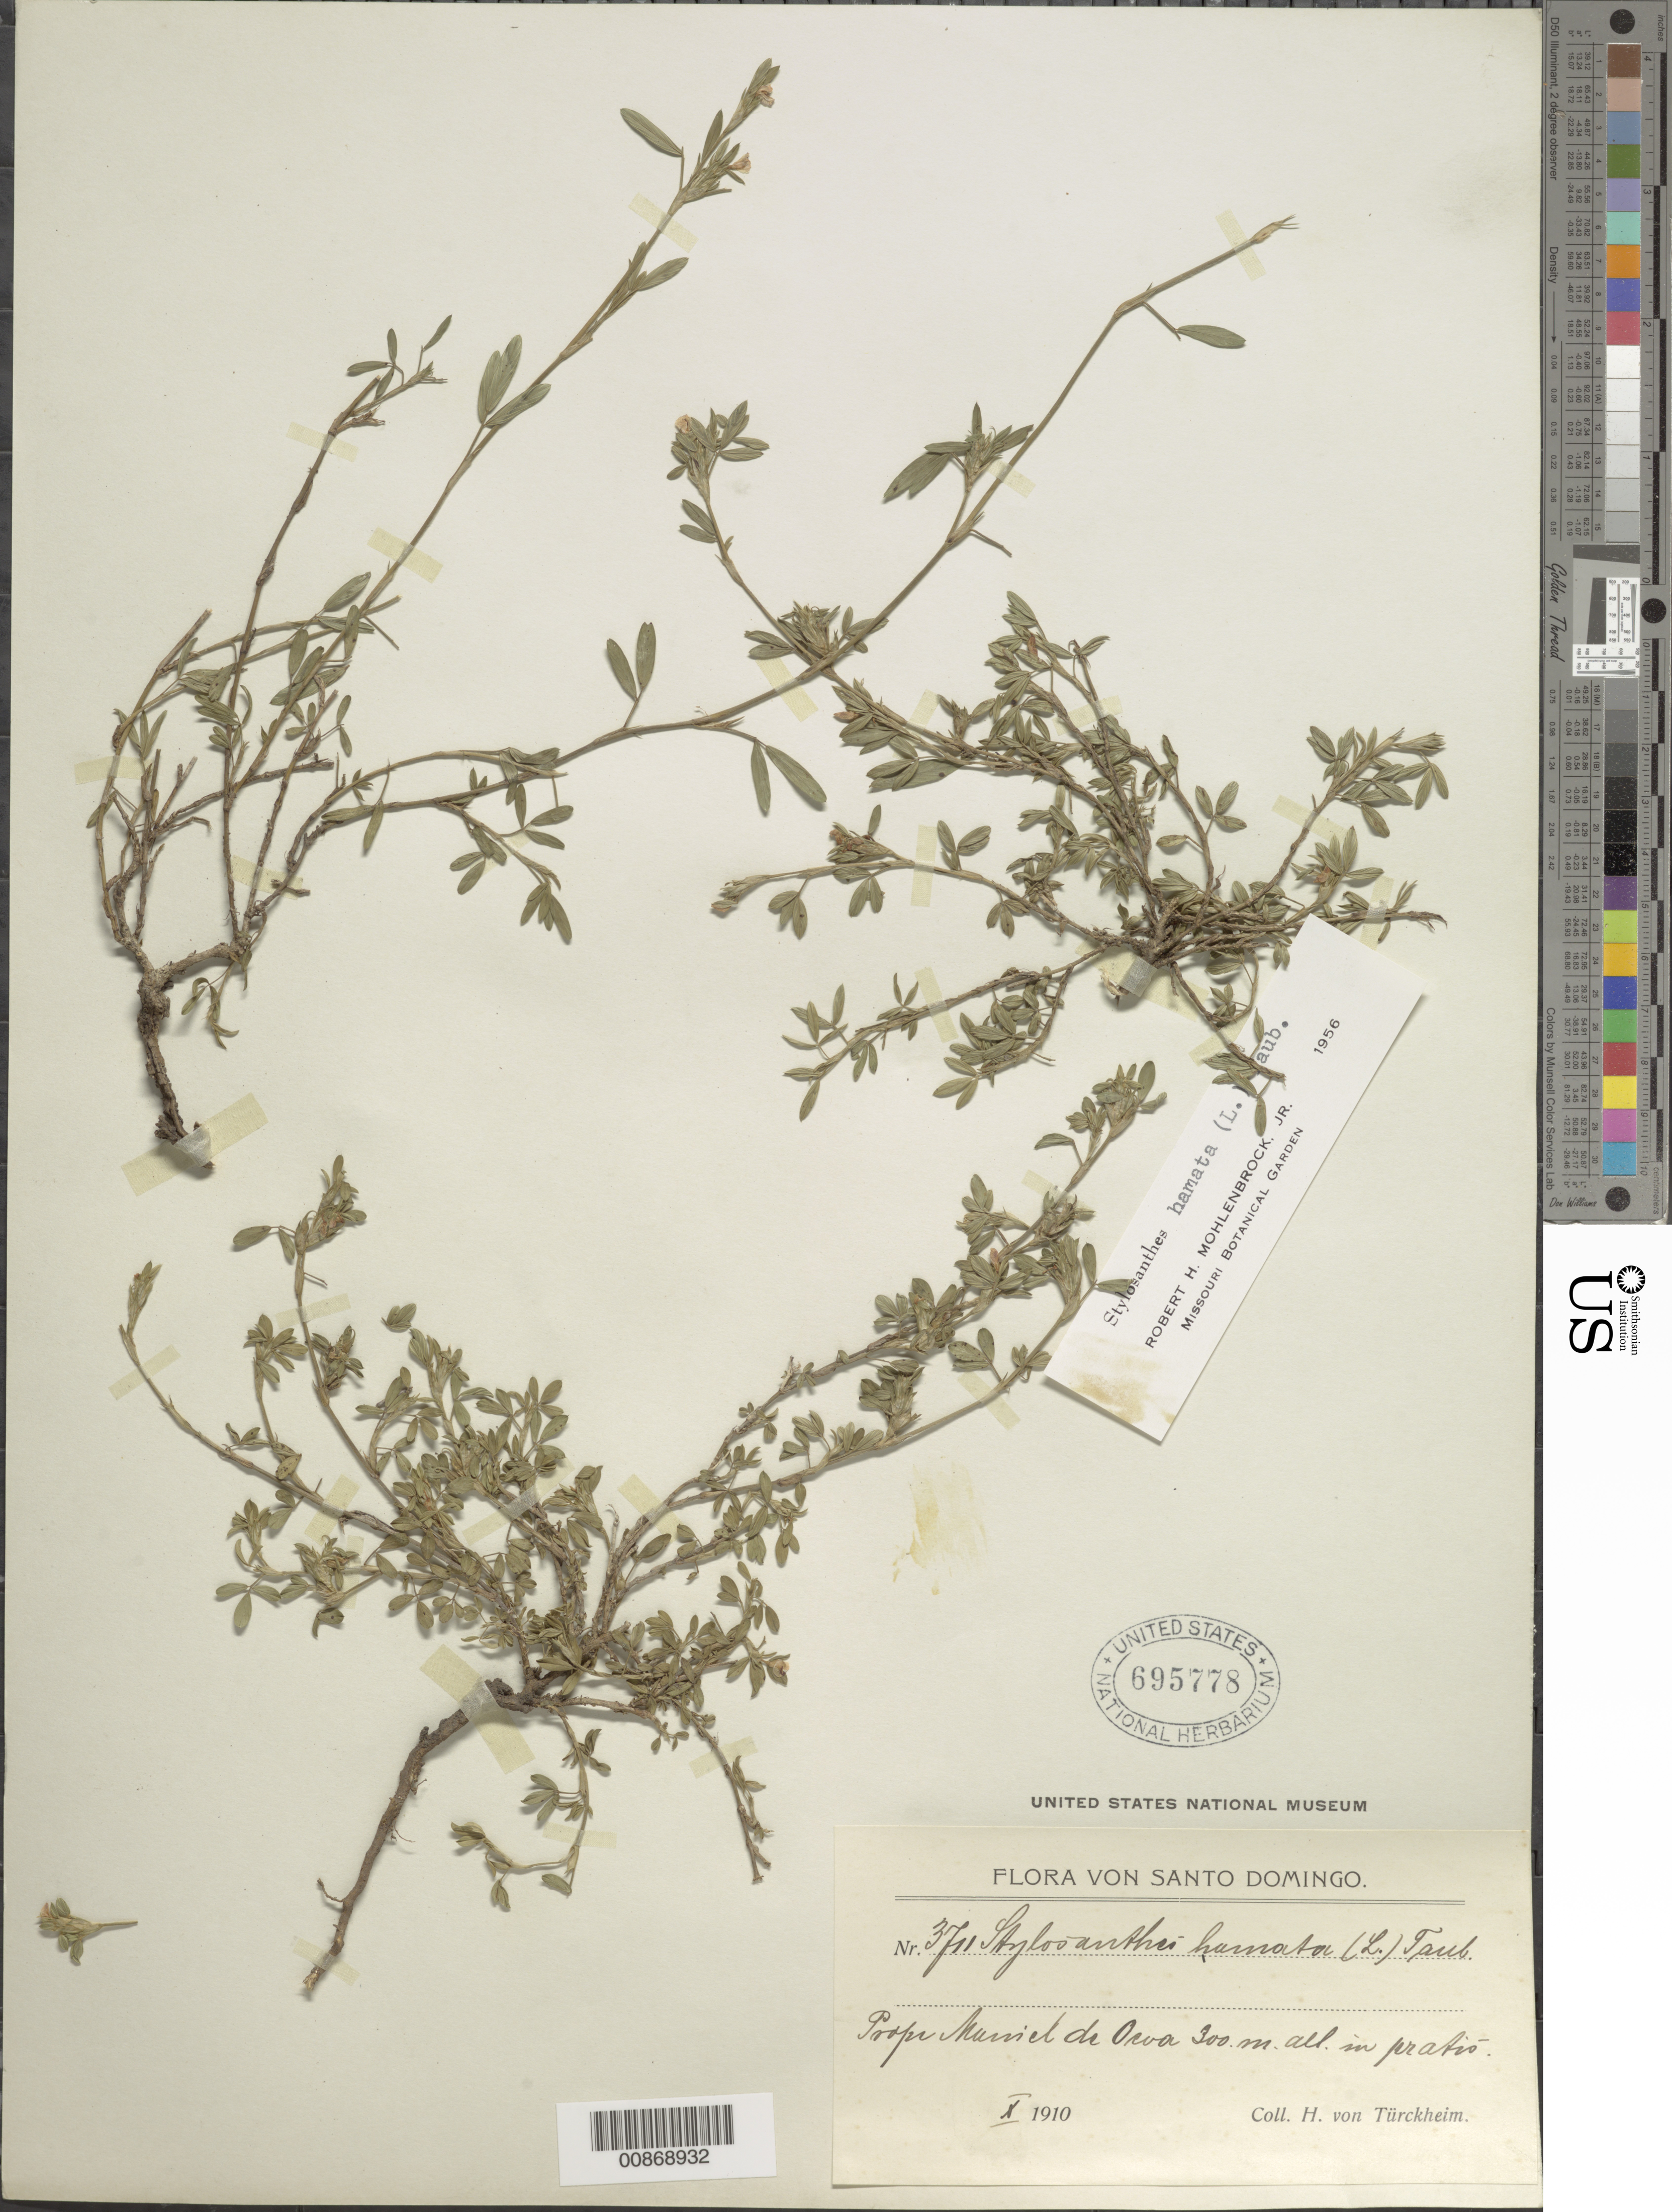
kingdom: Plantae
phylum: Tracheophyta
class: Magnoliopsida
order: Fabales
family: Fabaceae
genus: Stylosanthes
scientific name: Stylosanthes hamata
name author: (L.) Taub.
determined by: Mohlenbrock, Robert H., Jr.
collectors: H. von Türckheim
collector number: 3711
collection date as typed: Oct 1910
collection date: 1910-10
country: Dominican Republic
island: Hispaniola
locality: Prope Maniel de Ocoa.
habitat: In pratis.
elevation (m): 300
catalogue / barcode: US 695778